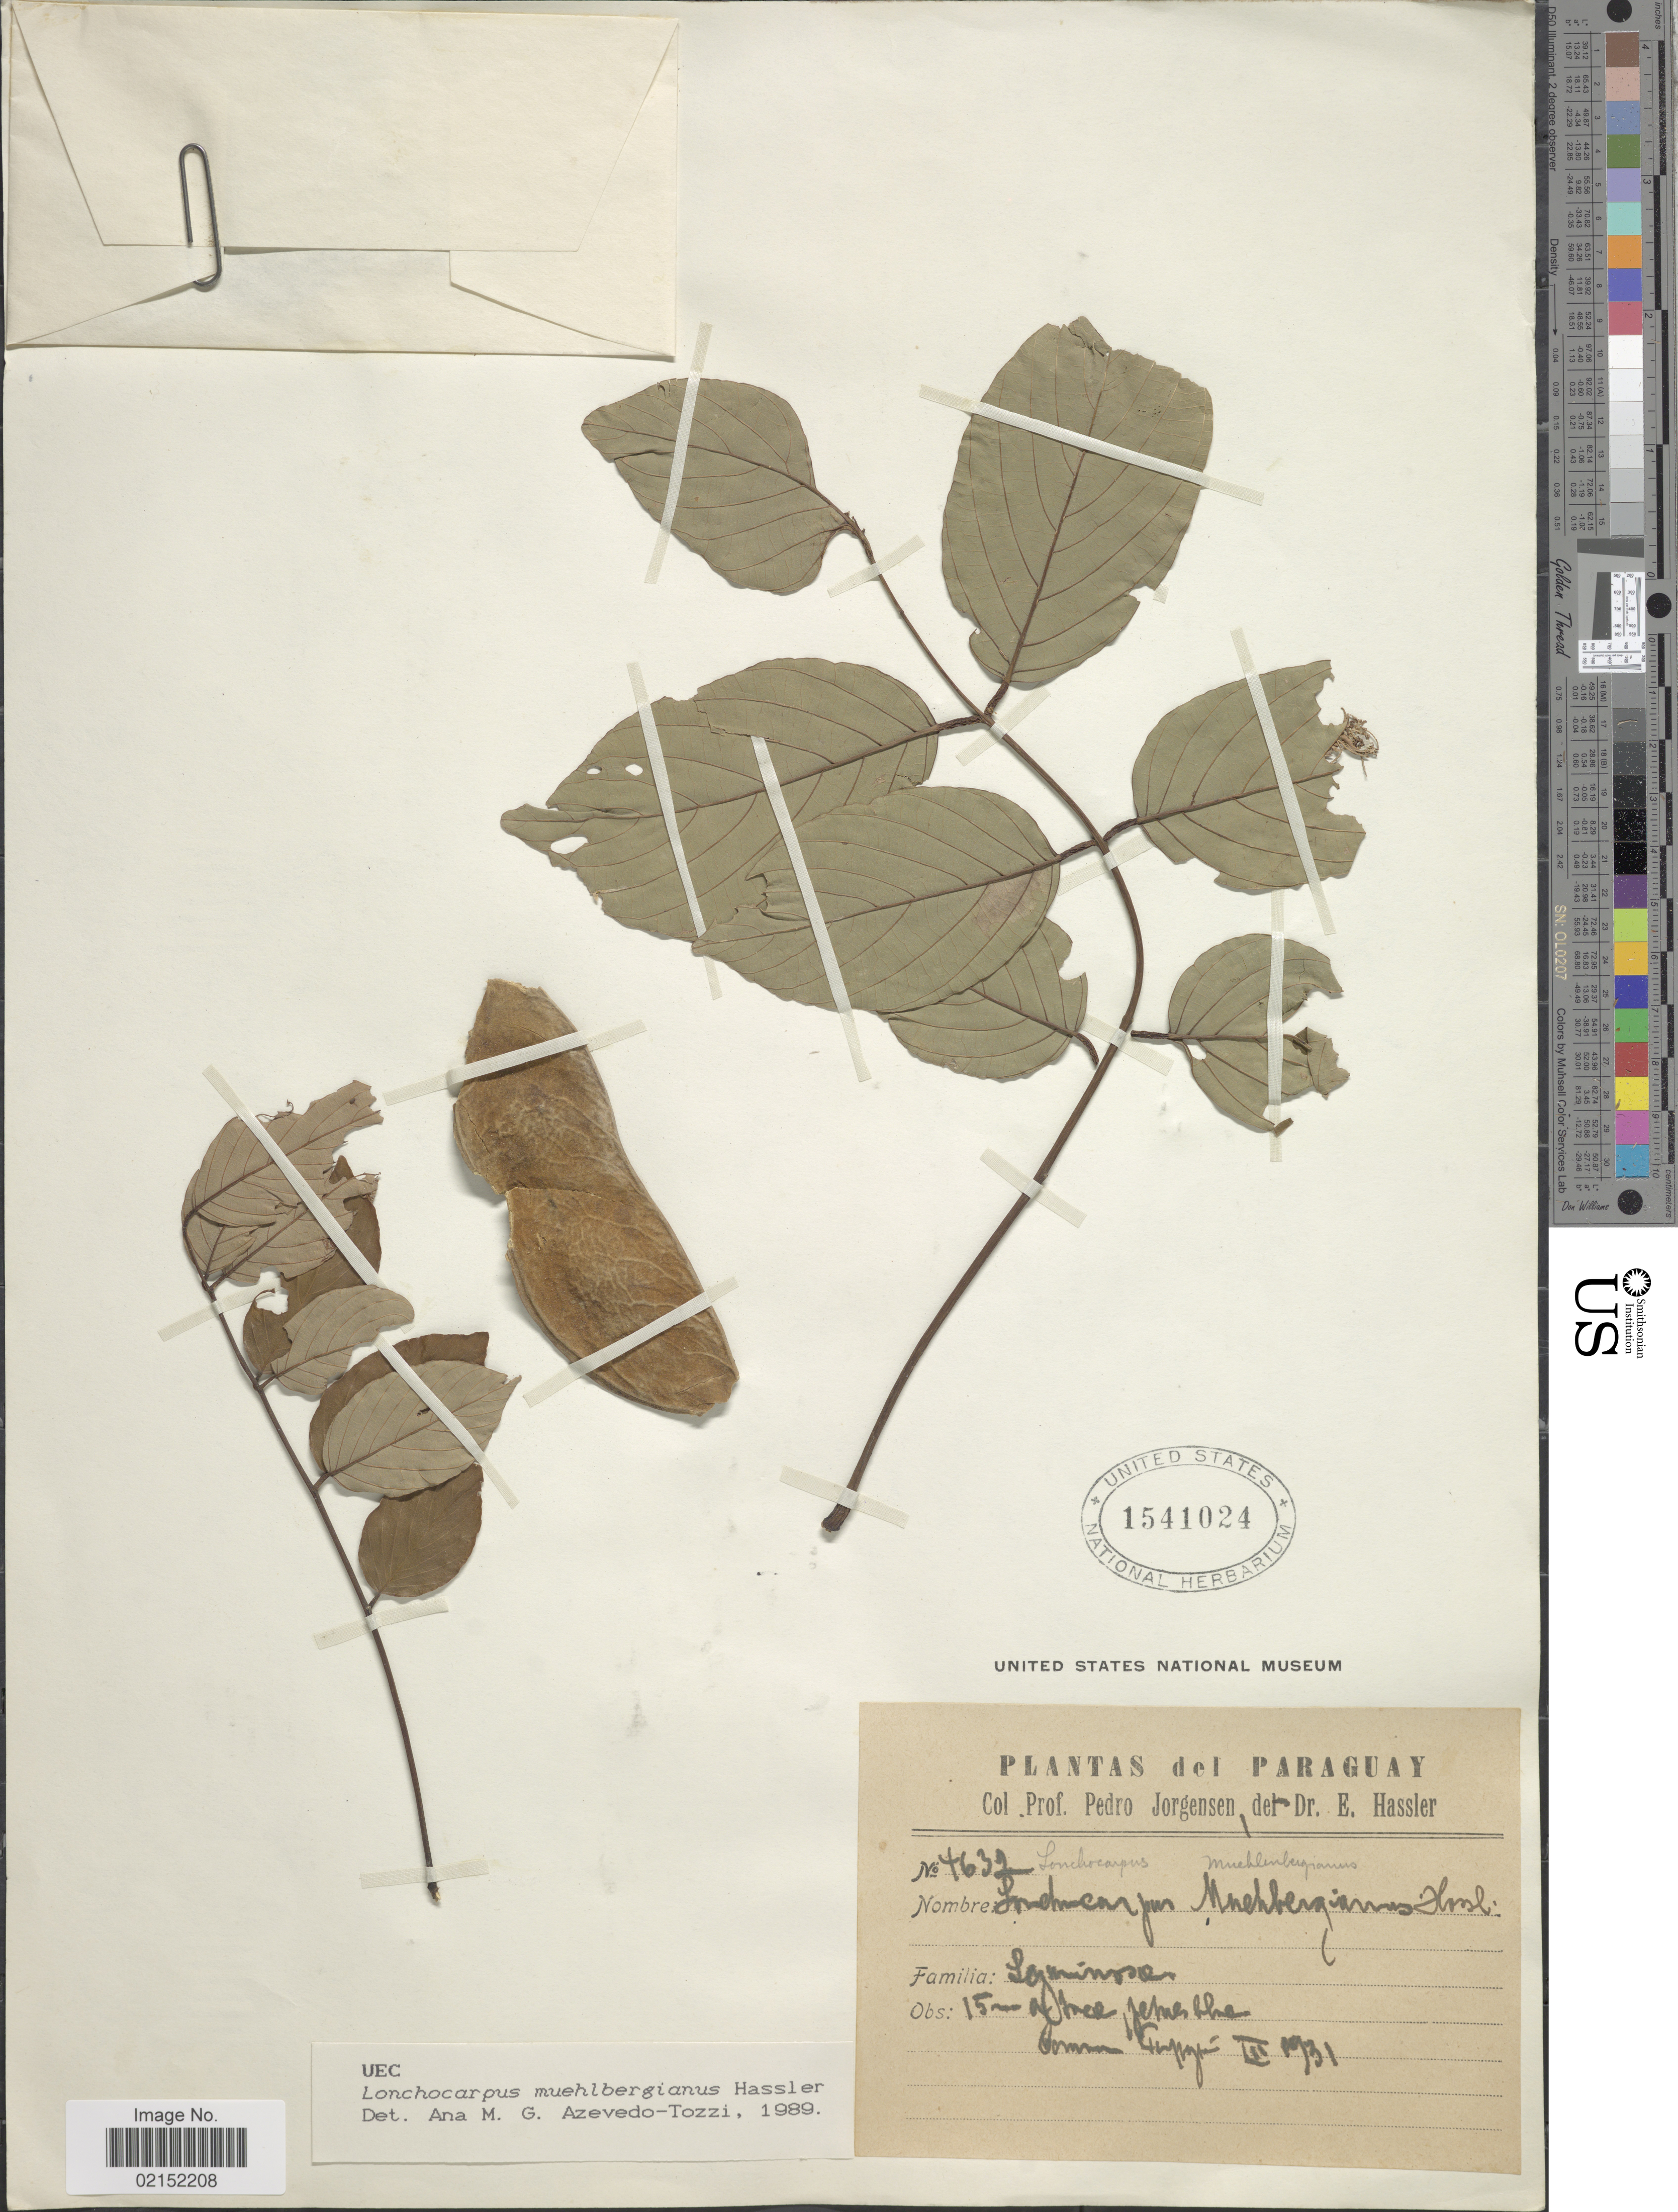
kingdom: Plantae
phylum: Tracheophyta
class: Magnoliopsida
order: Fabales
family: Fabaceae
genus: Lonchocarpus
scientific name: Lonchocarpus muehlbergianus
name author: Hassl.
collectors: P. Jörgensen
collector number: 4632*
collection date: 1931-03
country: Paraguay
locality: Tapytá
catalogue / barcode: US 1541024